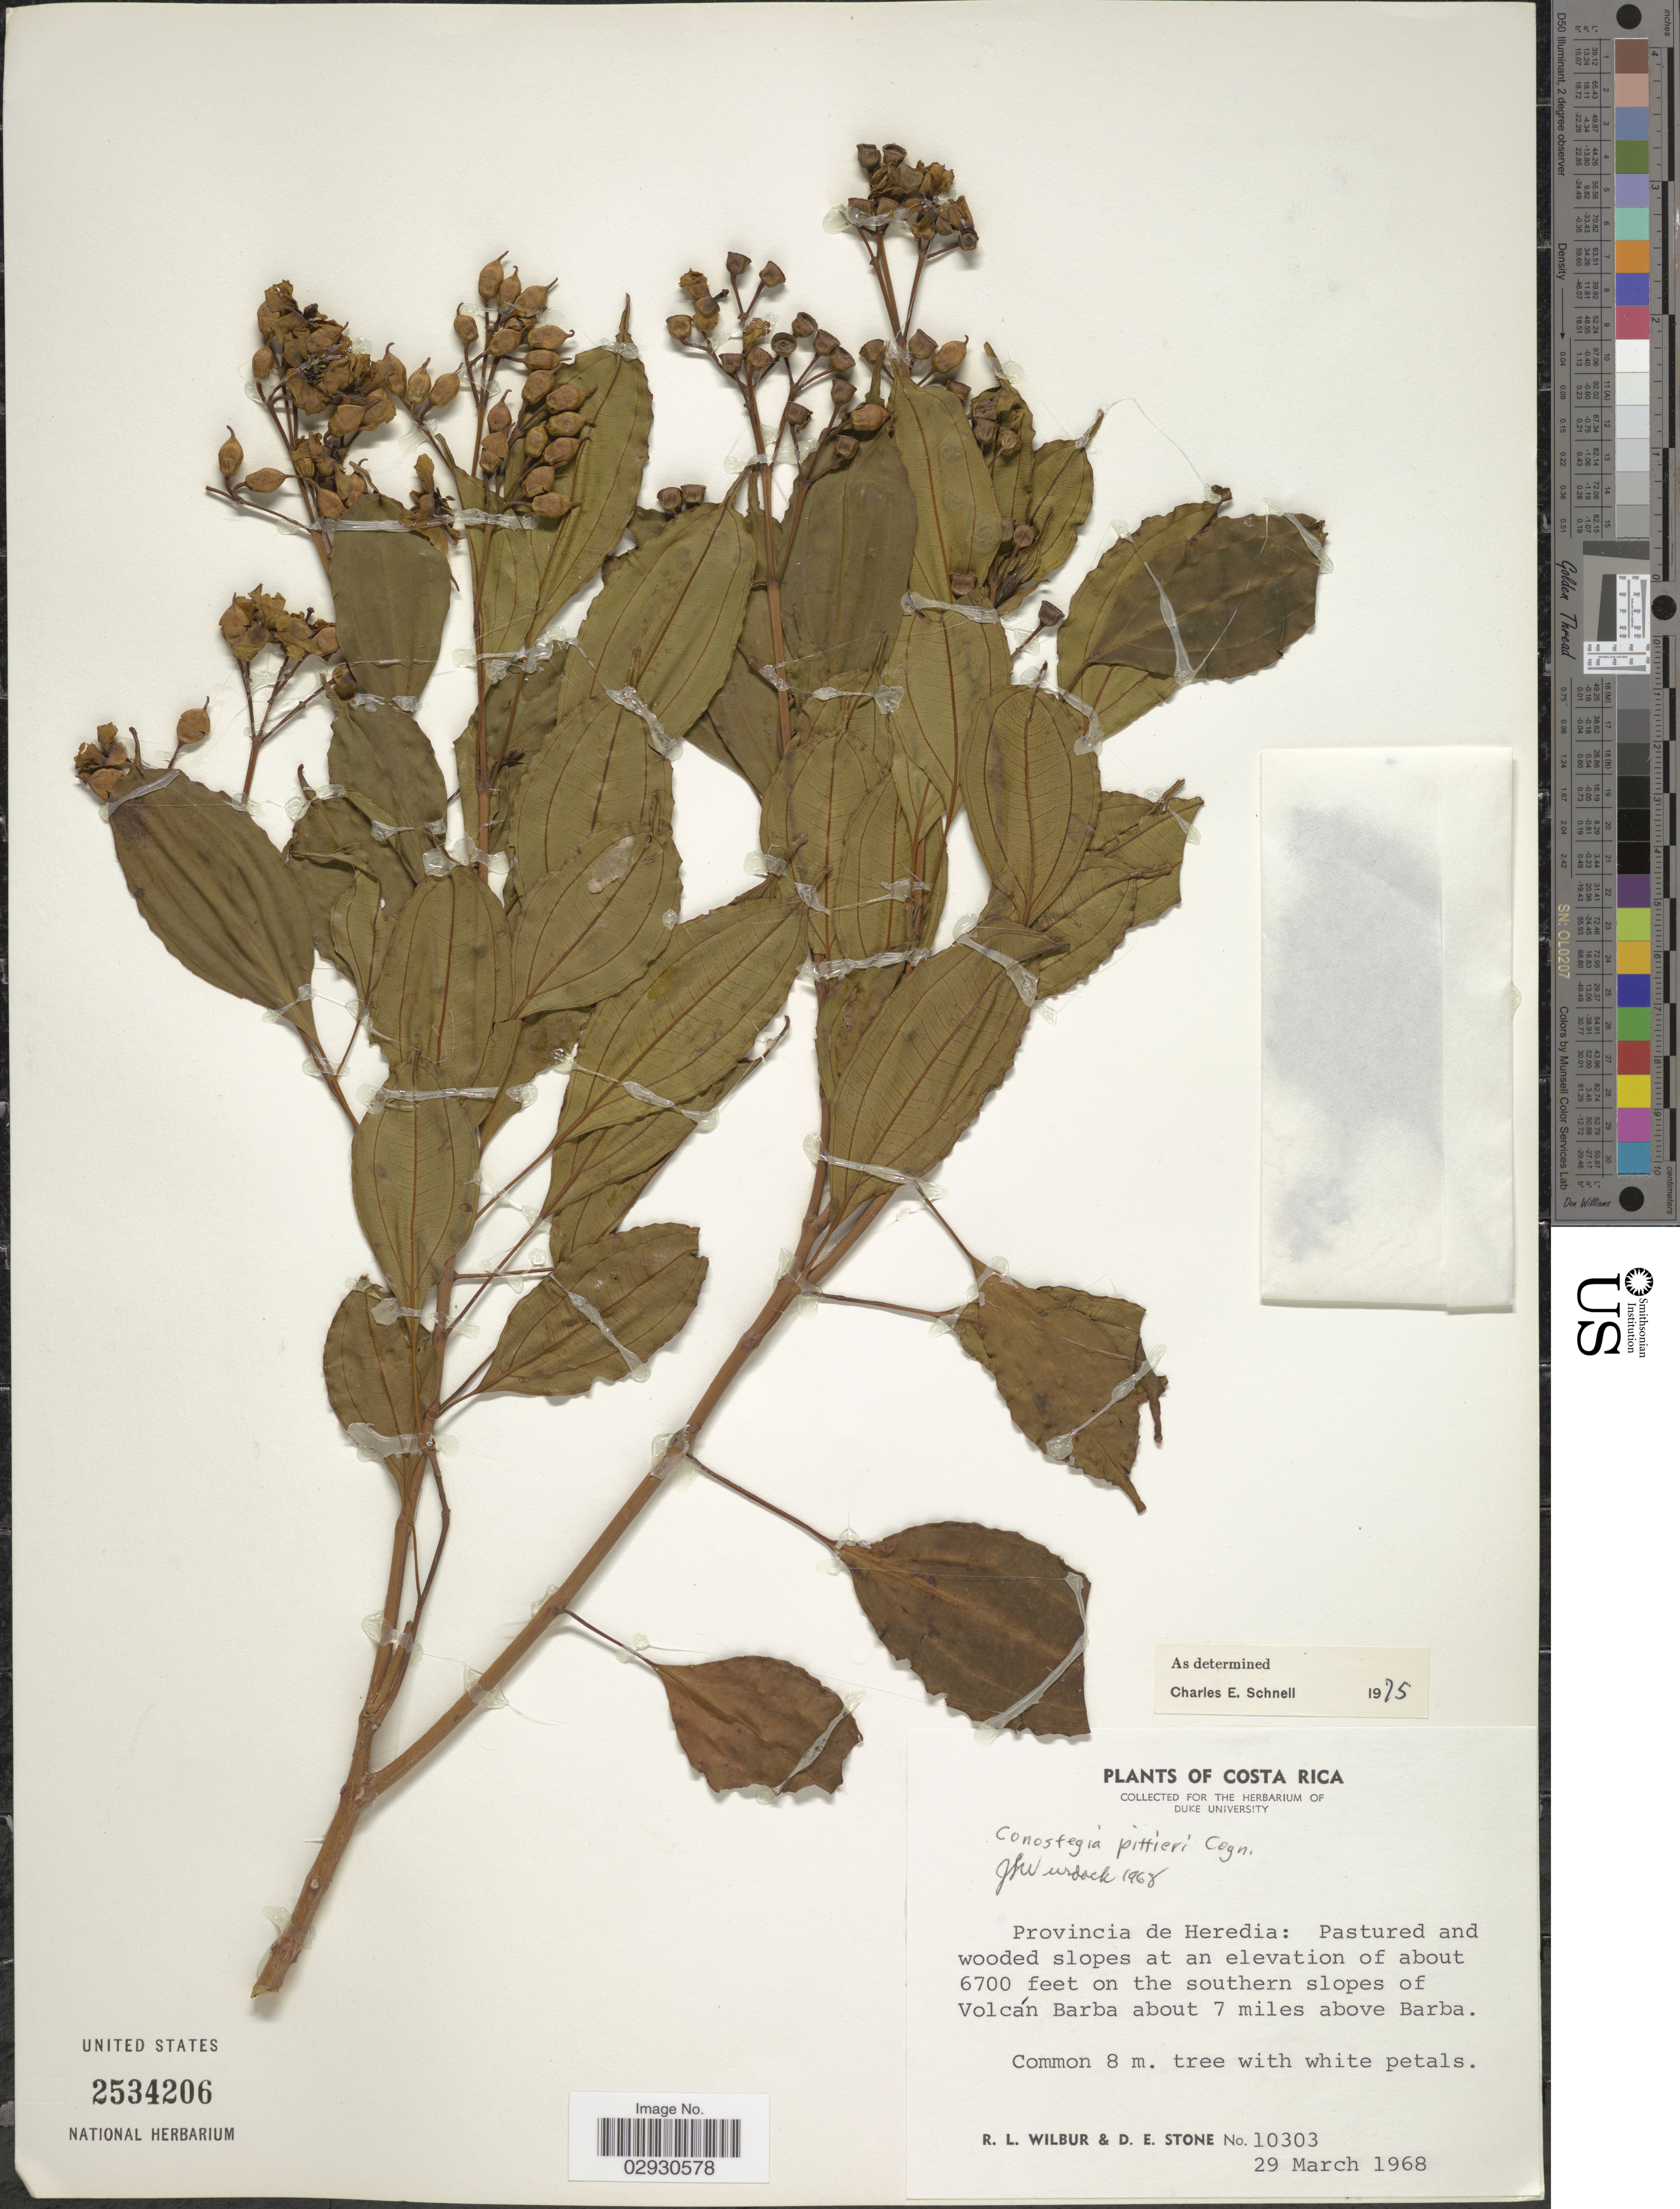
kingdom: Plantae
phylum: Tracheophyta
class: Magnoliopsida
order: Myrtales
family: Melastomataceae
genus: Conostegia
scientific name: Conostegia pittieri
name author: Cogn.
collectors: R. L. Wilbur & D. E. Stone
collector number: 10303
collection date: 1968-03-29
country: Costa Rica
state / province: Heredia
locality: Pastured and wooded slopes, on the southern slopes of Volcán Barba about 7 miles above Barba.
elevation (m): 2042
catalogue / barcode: US 2534206